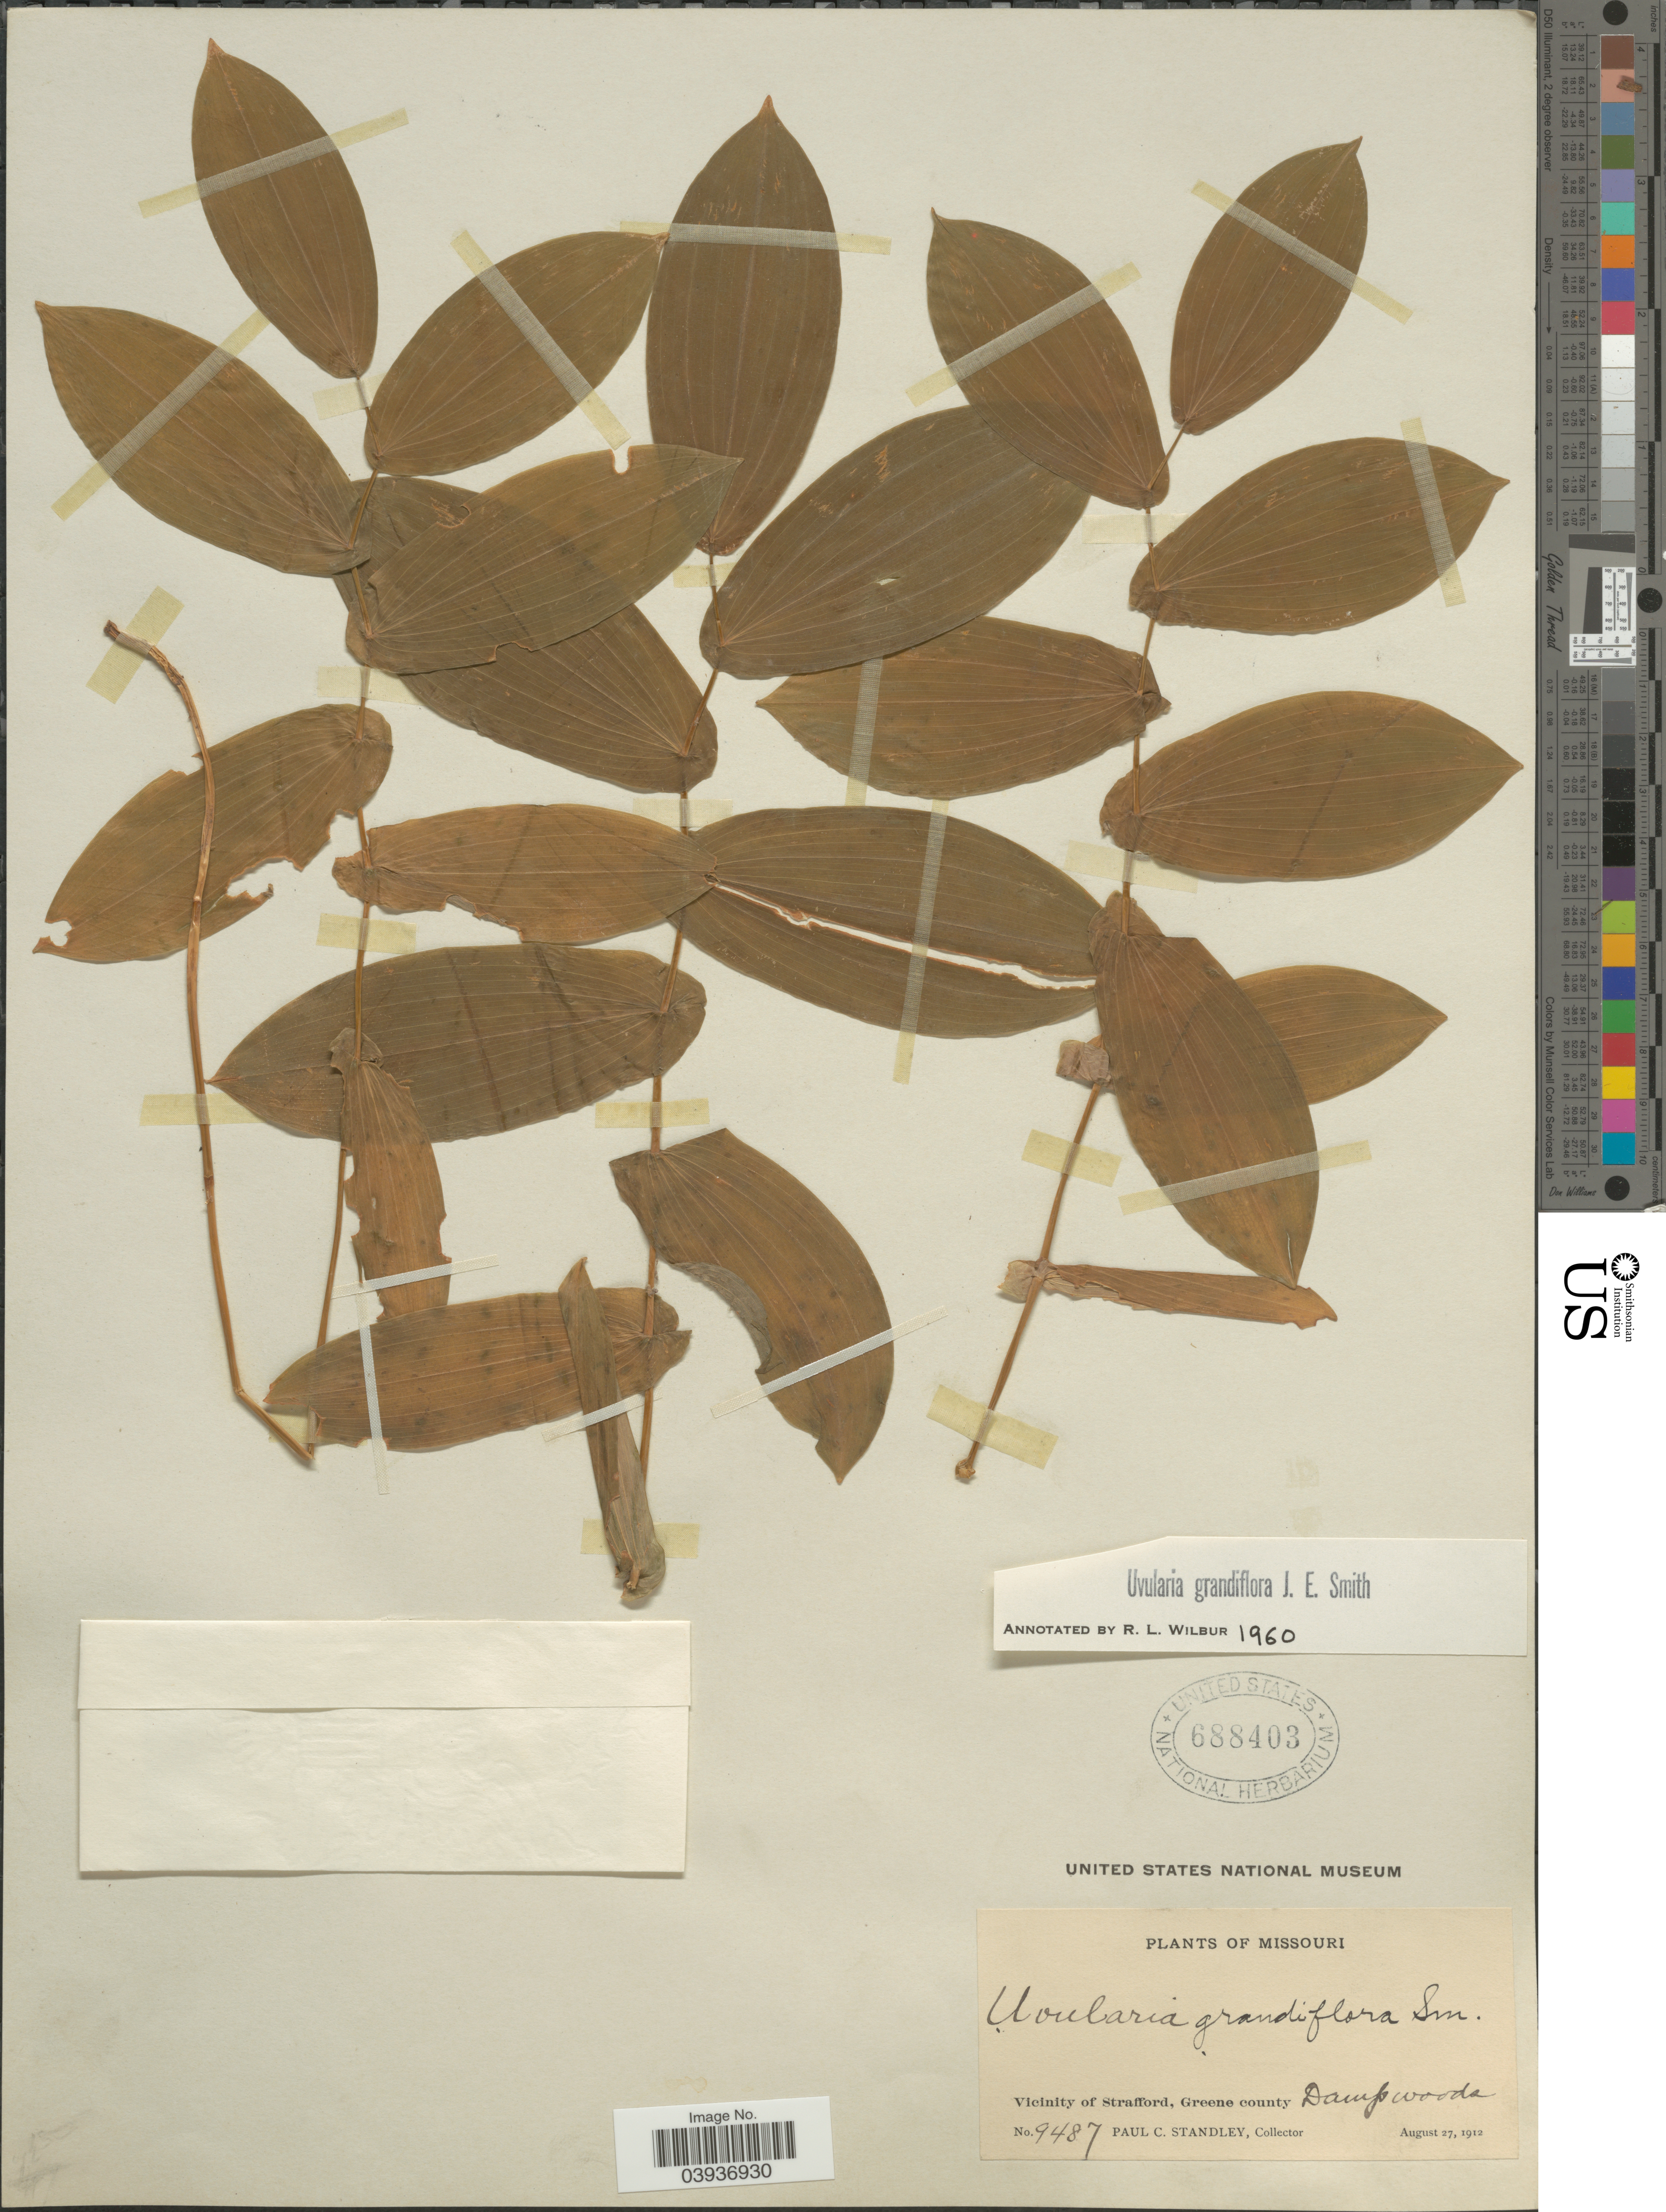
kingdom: Plantae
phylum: Tracheophyta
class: Liliopsida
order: Liliales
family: Colchicaceae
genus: Uvularia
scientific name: Uvularia grandiflora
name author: Sm.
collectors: P. C. Standley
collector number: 9487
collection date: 1912-08-27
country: United States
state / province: Missouri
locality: Vicinity of Strafford, Green county.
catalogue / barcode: US 688403